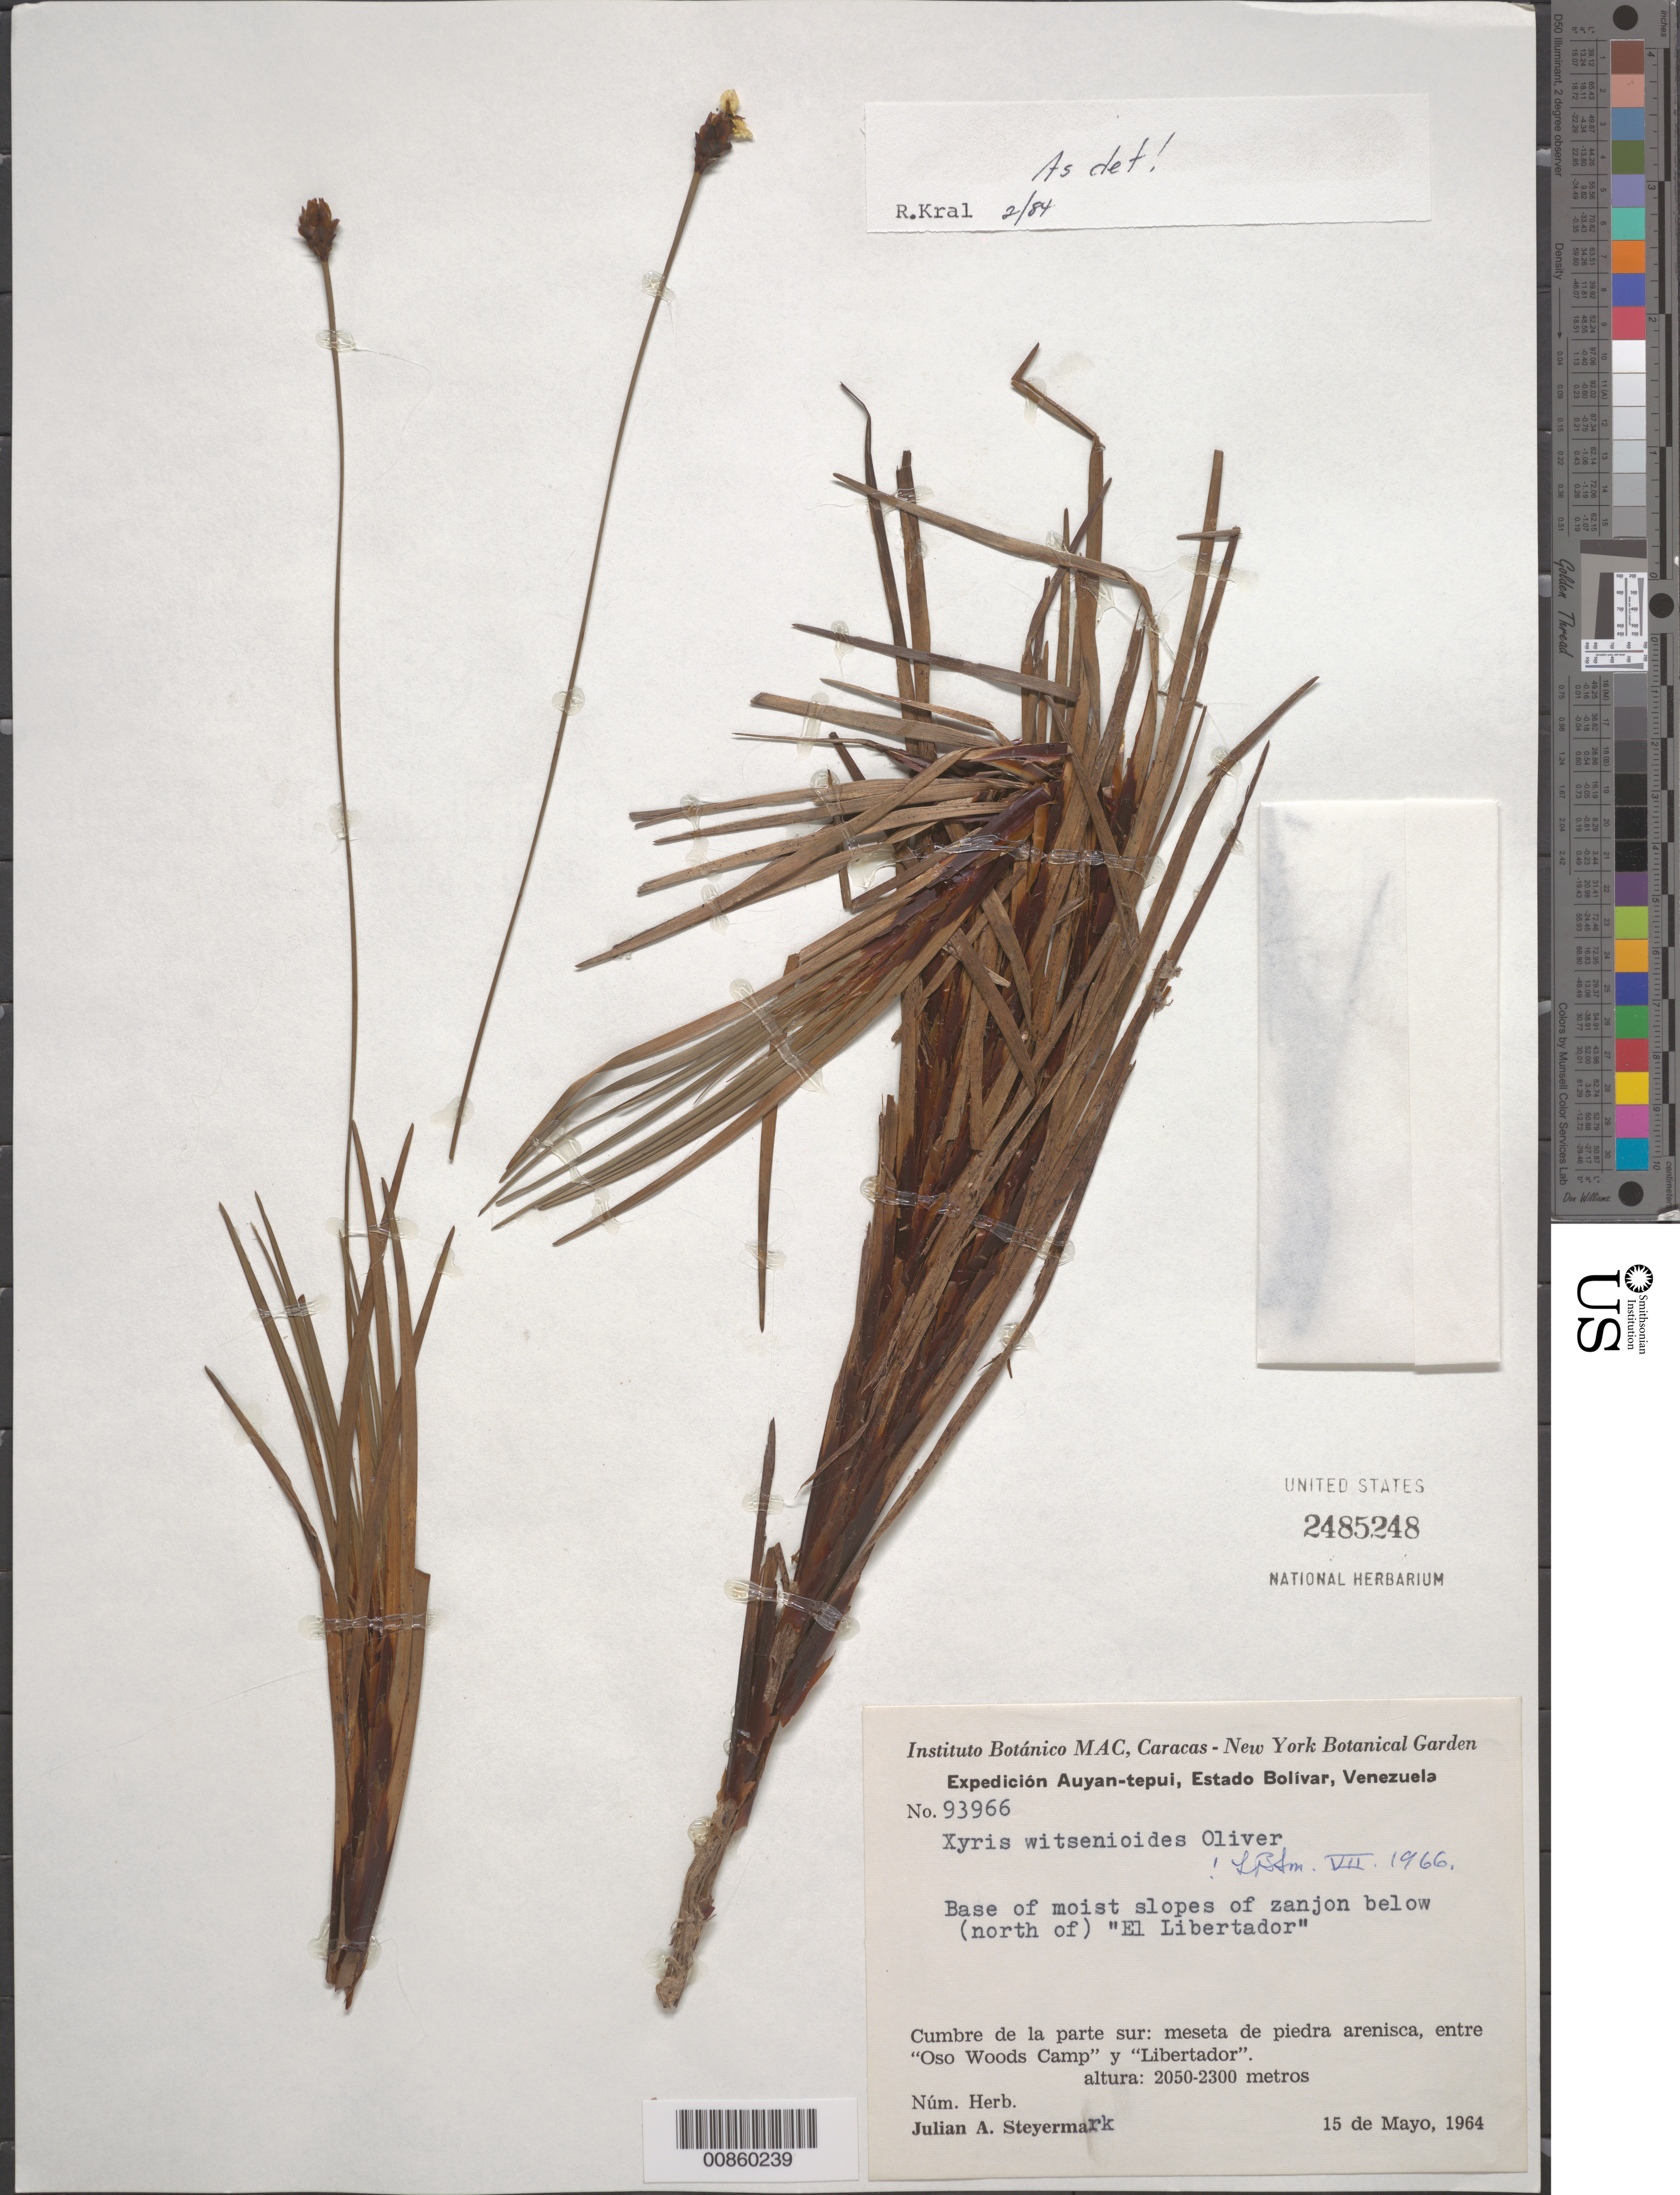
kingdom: Plantae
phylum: Tracheophyta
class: Liliopsida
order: Poales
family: Xyridaceae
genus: Xyris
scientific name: Xyris witsenioides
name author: Oliv. ex Thurn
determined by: Kral, Robert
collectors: J. Steyermark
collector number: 93966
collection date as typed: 15-May-64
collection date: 1964-05-15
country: Venezuela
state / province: Bolívar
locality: Auyan-tepuí; cumbre de la parte sur, entre "Oso Woods Camp" y "Liberatador"; N of "El Liberatador"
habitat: Meseta de piedra arenisca. Base of moist slope of zanjon.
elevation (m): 2050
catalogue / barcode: US 2485248